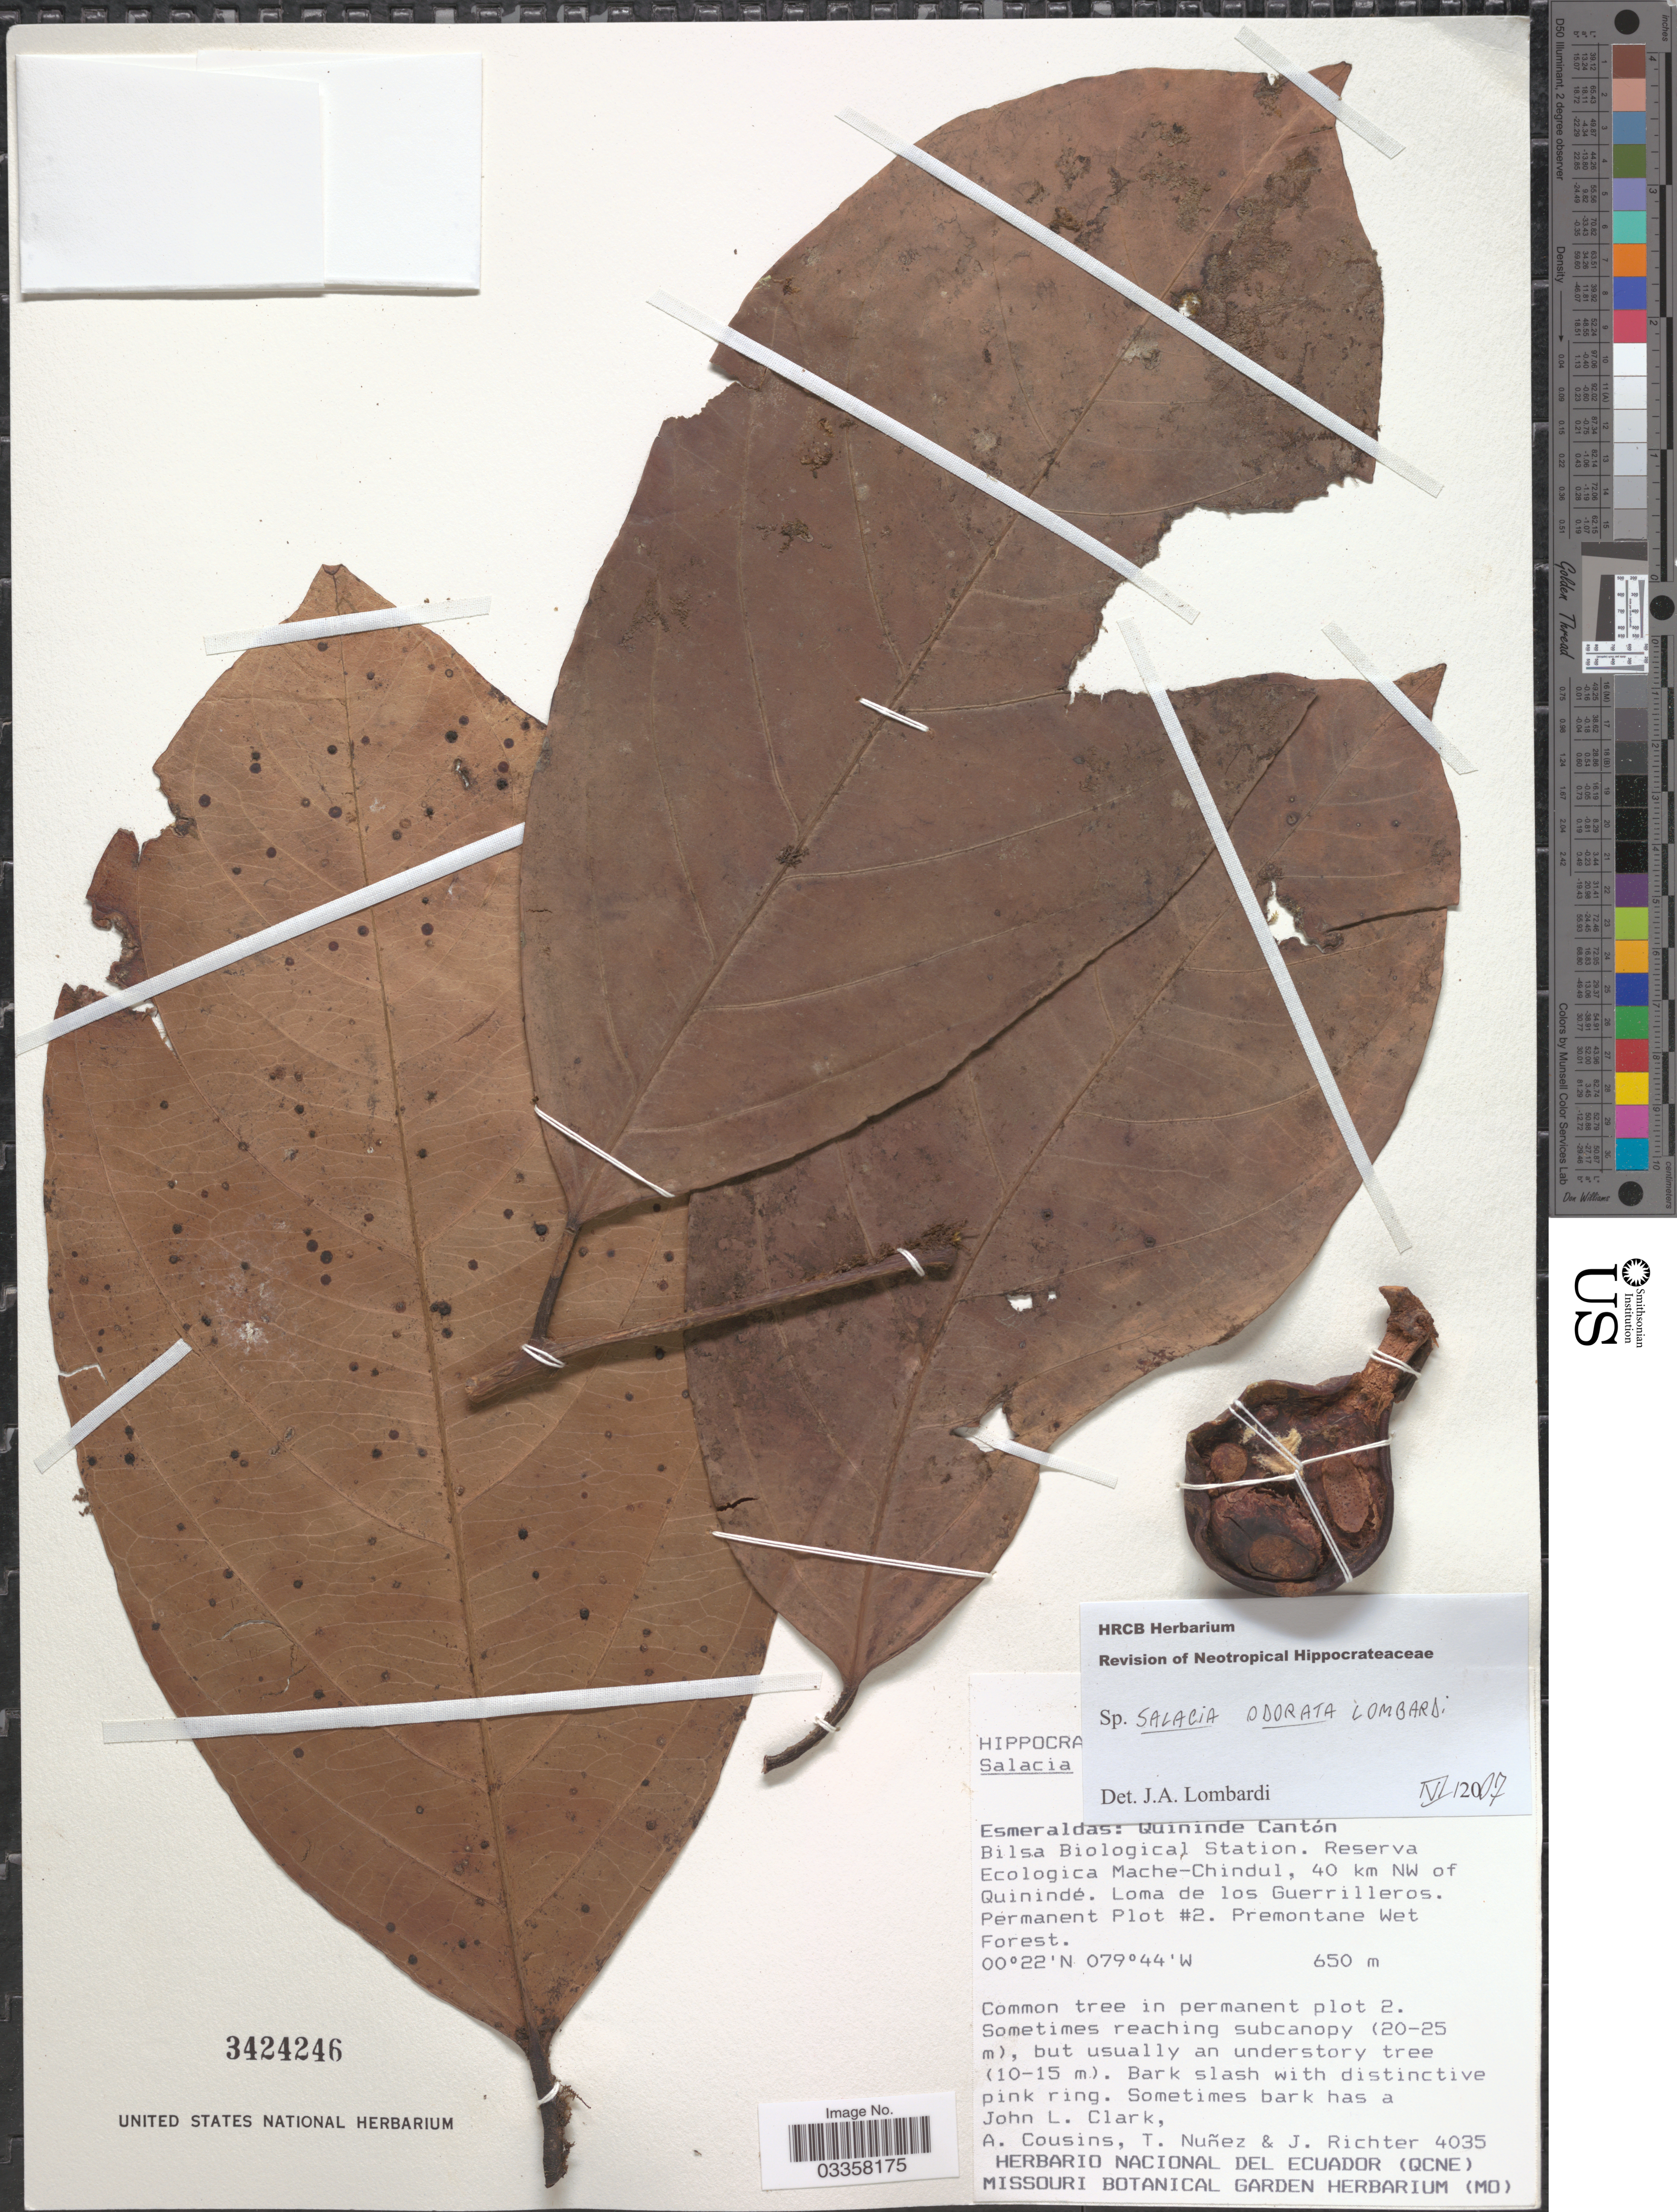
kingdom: Plantae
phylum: Tracheophyta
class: Magnoliopsida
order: Celastrales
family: Celastraceae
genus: Salacia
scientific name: Salacia odorata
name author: Lombardi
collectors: J. L. Clark, A. Cousins, T. Núñez & J. Richter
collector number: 4035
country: Ecuador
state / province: Esmeraldas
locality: Quininde Cantón, Bilsa Biological Station. Reserva Ecologica Mache-Chindul, 40 km NW of Quinindé. Loma de los Guerrilleros, Permanent Plot #2.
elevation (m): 650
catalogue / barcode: US 3424246